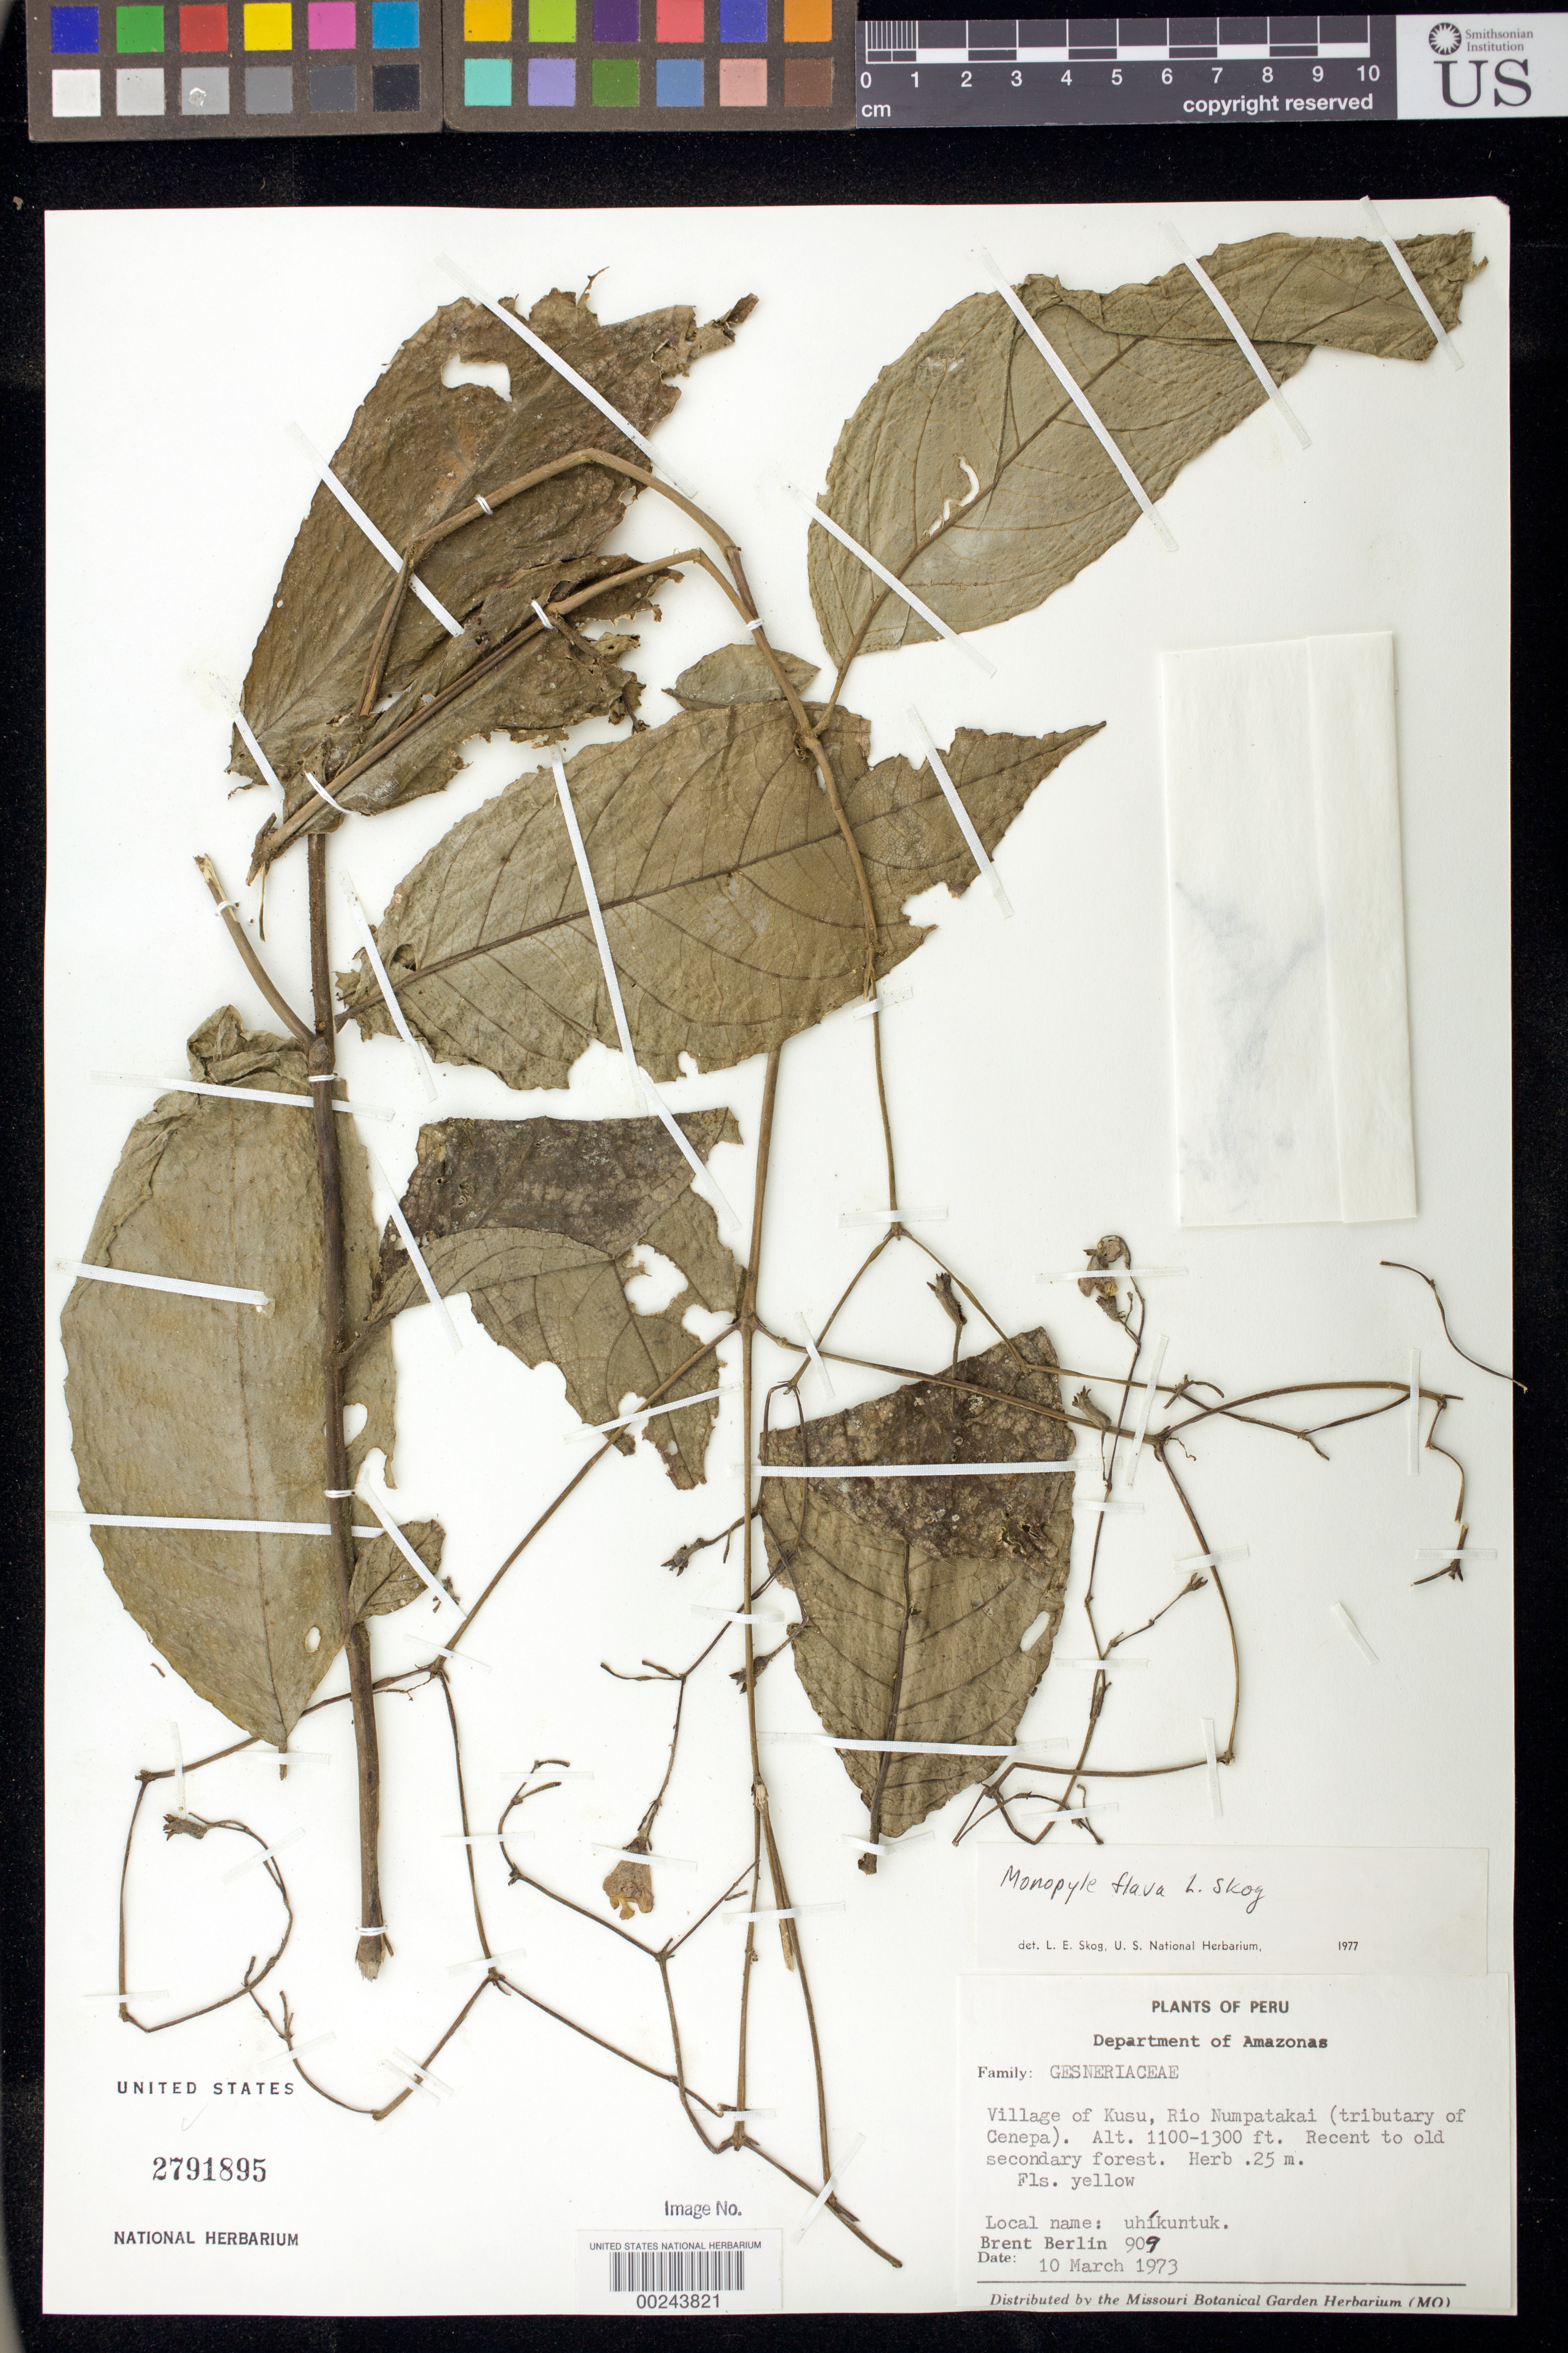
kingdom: Plantae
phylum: Tracheophyta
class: Magnoliopsida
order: Lamiales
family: Gesneriaceae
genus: Monopyle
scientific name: Monopyle flava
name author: L.E. Skog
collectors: B. Berlin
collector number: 909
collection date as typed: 10 Mar 1973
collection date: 1973-03-10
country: Peru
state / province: Amazonas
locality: Village of Kusu, Rio Numpatakai (tributary of Cenepa)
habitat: Recent to old secondary forest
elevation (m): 335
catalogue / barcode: US 2791895